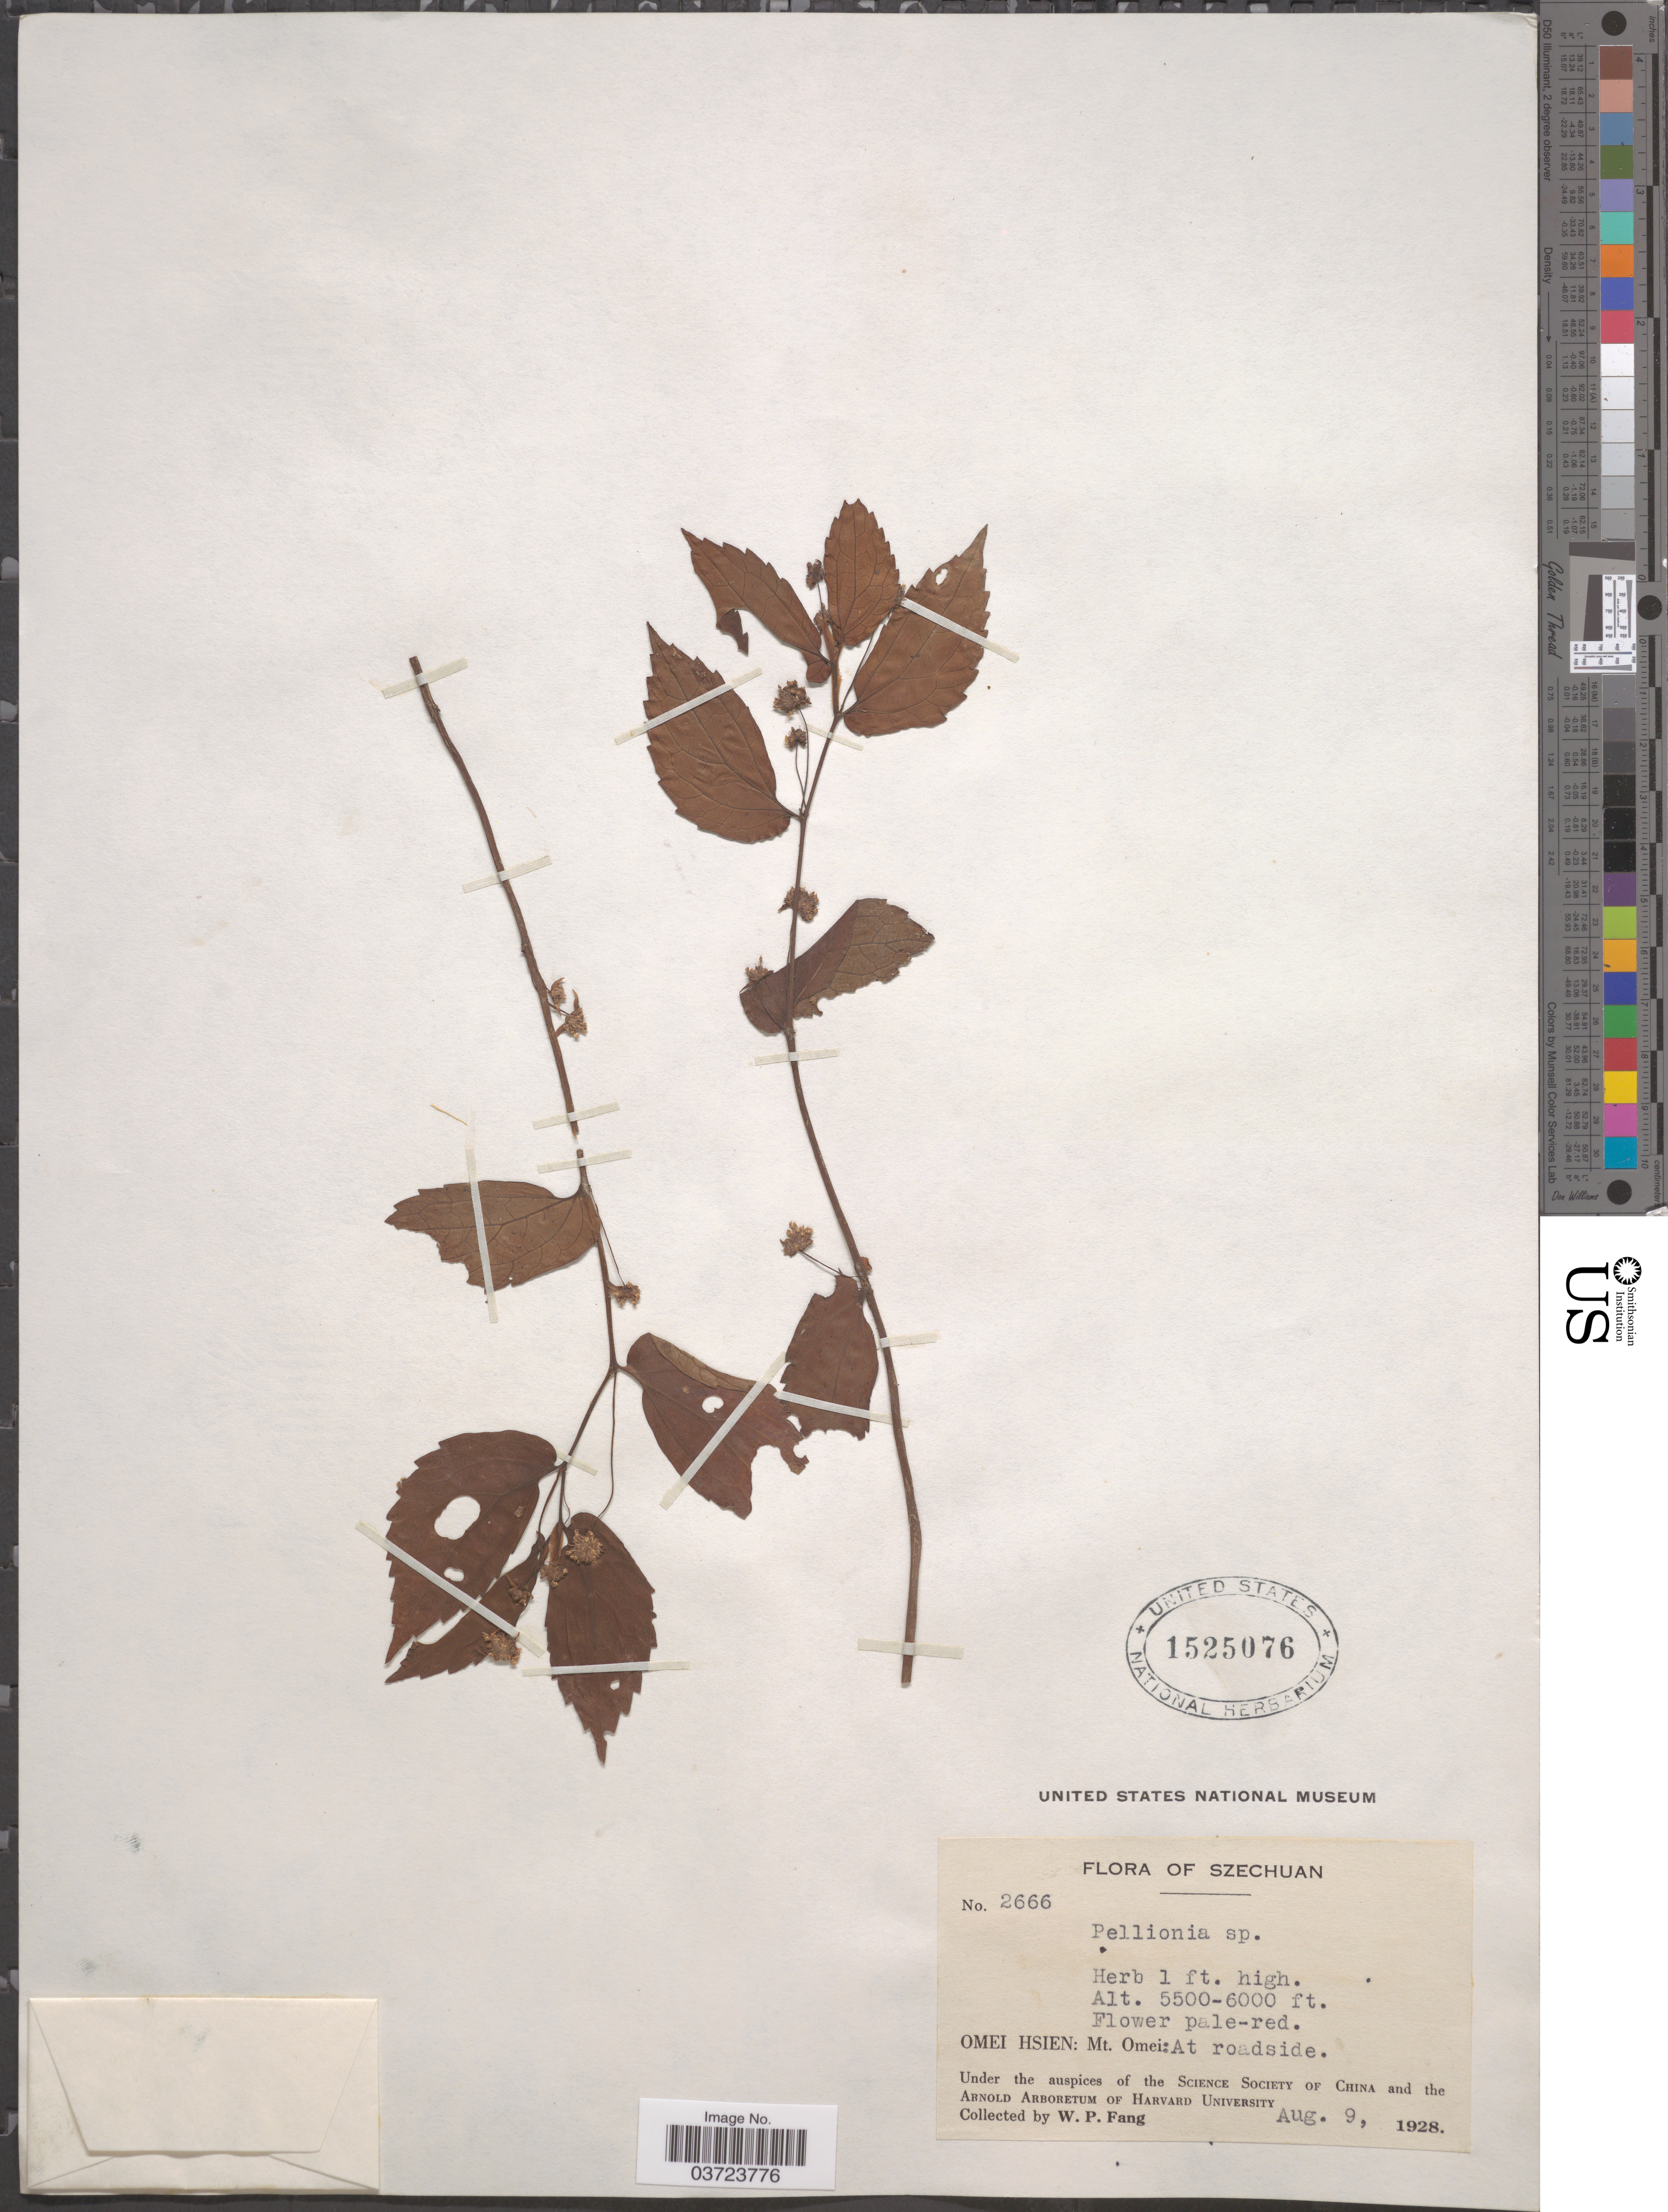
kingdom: Plantae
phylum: Tracheophyta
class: Magnoliopsida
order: Rosales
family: Urticaceae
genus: Pellionia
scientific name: Pellionia sp.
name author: Gaudich.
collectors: W. P. Fang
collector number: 2666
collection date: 1928-08-09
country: China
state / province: Sichuan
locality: Szechuan. Omei Hsien: Mt. Omei: At roadside.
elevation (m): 1676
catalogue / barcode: US 1525076